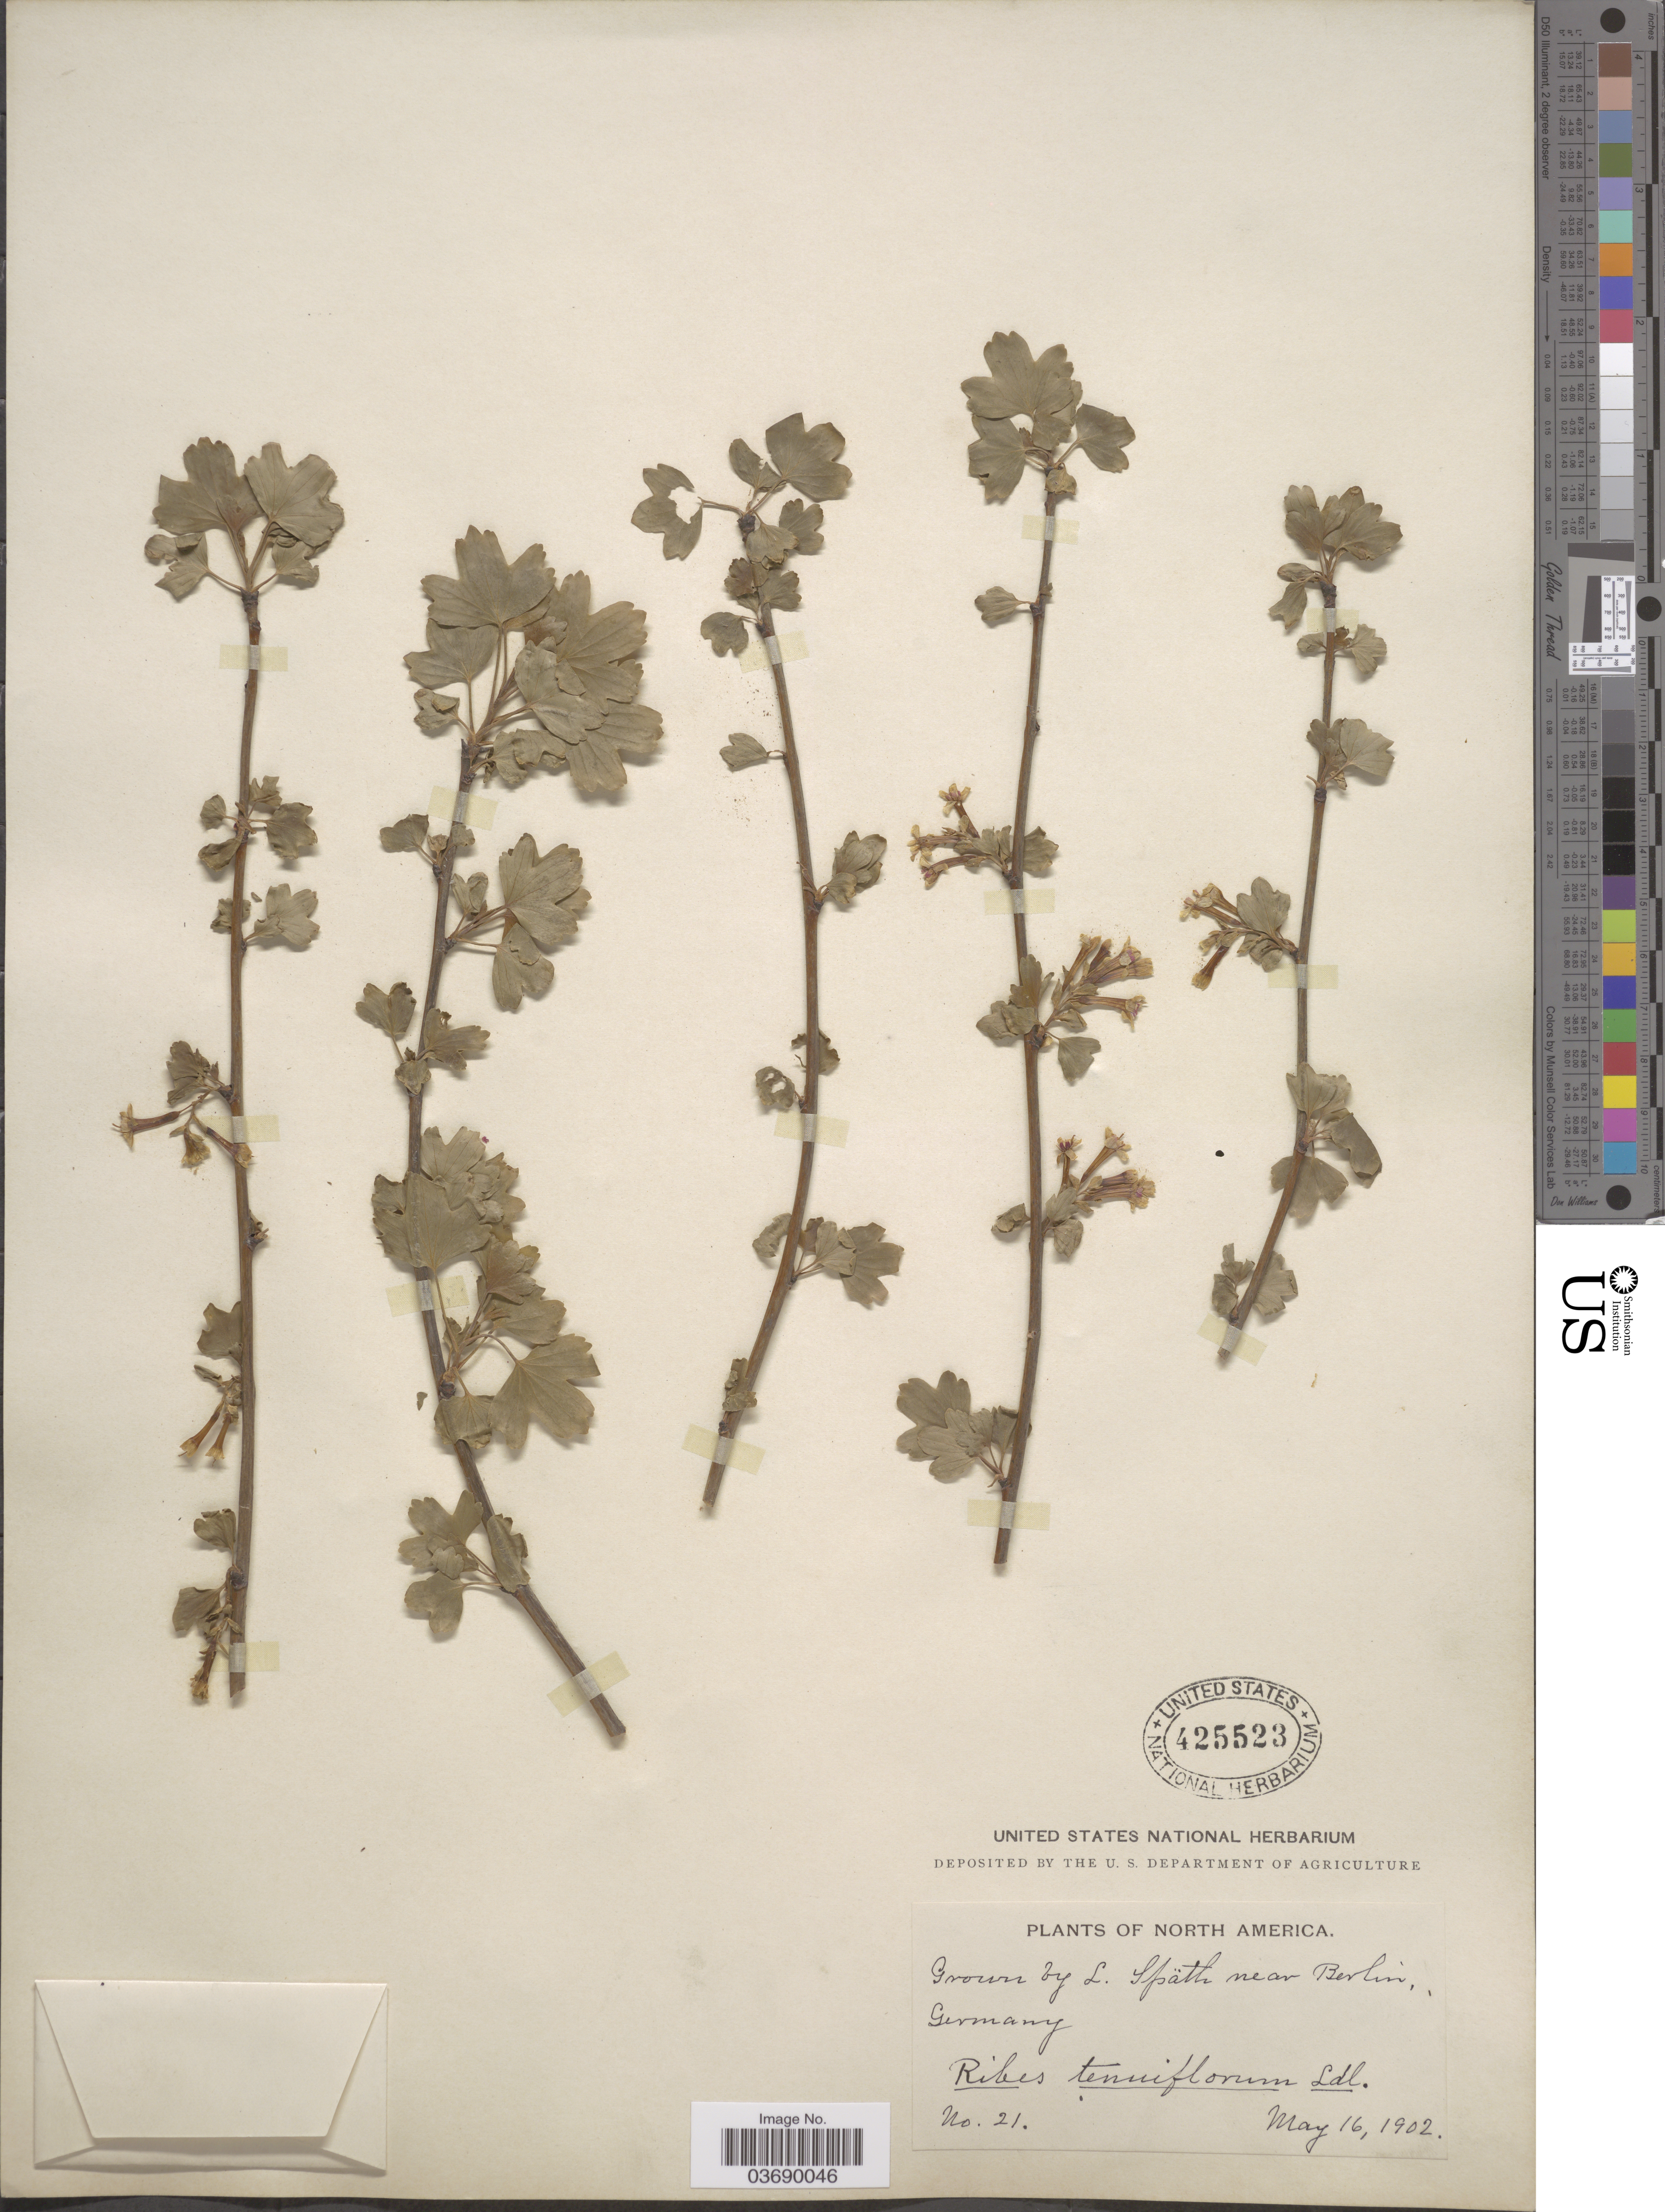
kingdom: Plantae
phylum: Tracheophyta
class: Magnoliopsida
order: Saxifragales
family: Grossulariaceae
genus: Ribes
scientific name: Ribes aureum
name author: Pursh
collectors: L. Späth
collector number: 21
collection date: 1902-05-16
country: Germany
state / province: Berlin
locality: Near Berlin.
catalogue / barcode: US 425523